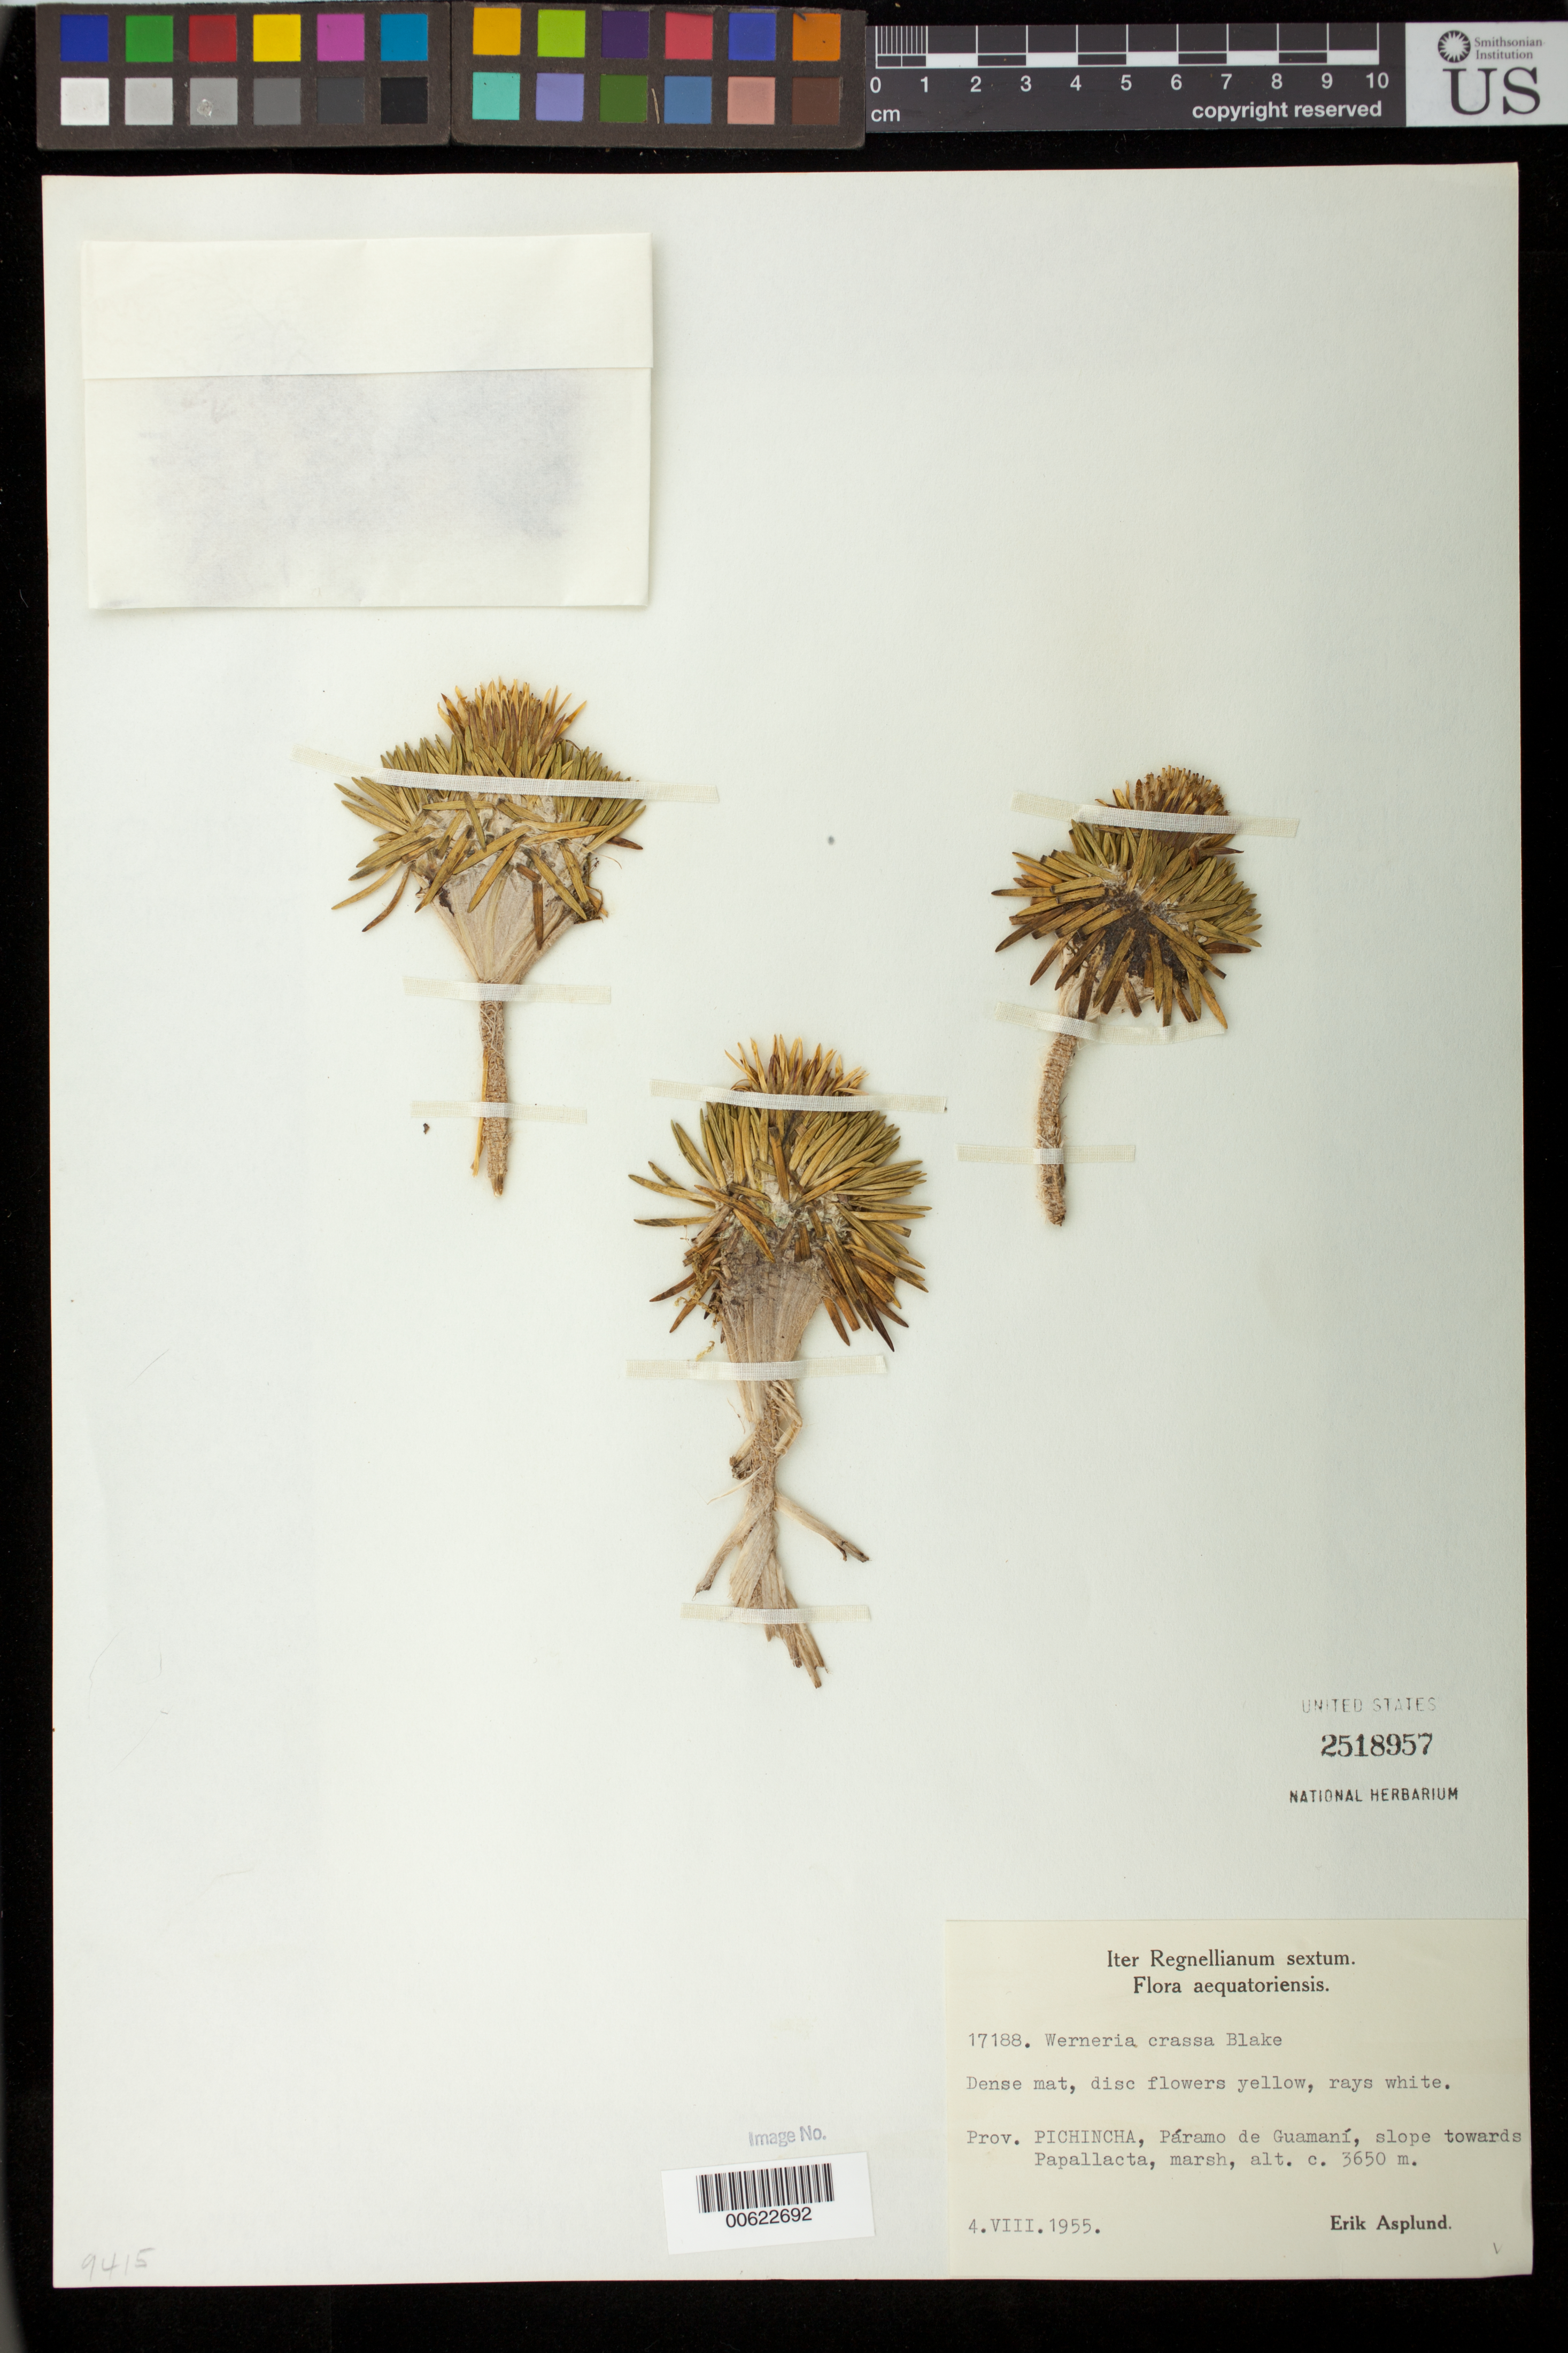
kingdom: Plantae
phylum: Tracheophyta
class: Magnoliopsida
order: Asterales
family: Asteraceae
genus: Xenophyllum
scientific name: Xenophyllum crassum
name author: (S.F. Blake) V.A. Funk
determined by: Funk, Vicki A., (BOT), Smithsonian Institution - National Museum of Natural History (UNITED STATES)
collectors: E. Asplund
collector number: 17188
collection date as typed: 4 August 1955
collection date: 1955-08-04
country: Ecuador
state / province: Pichincha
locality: Paramo de Guamani, slope towards Papallacta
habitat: marsh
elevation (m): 3650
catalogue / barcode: US 2518957